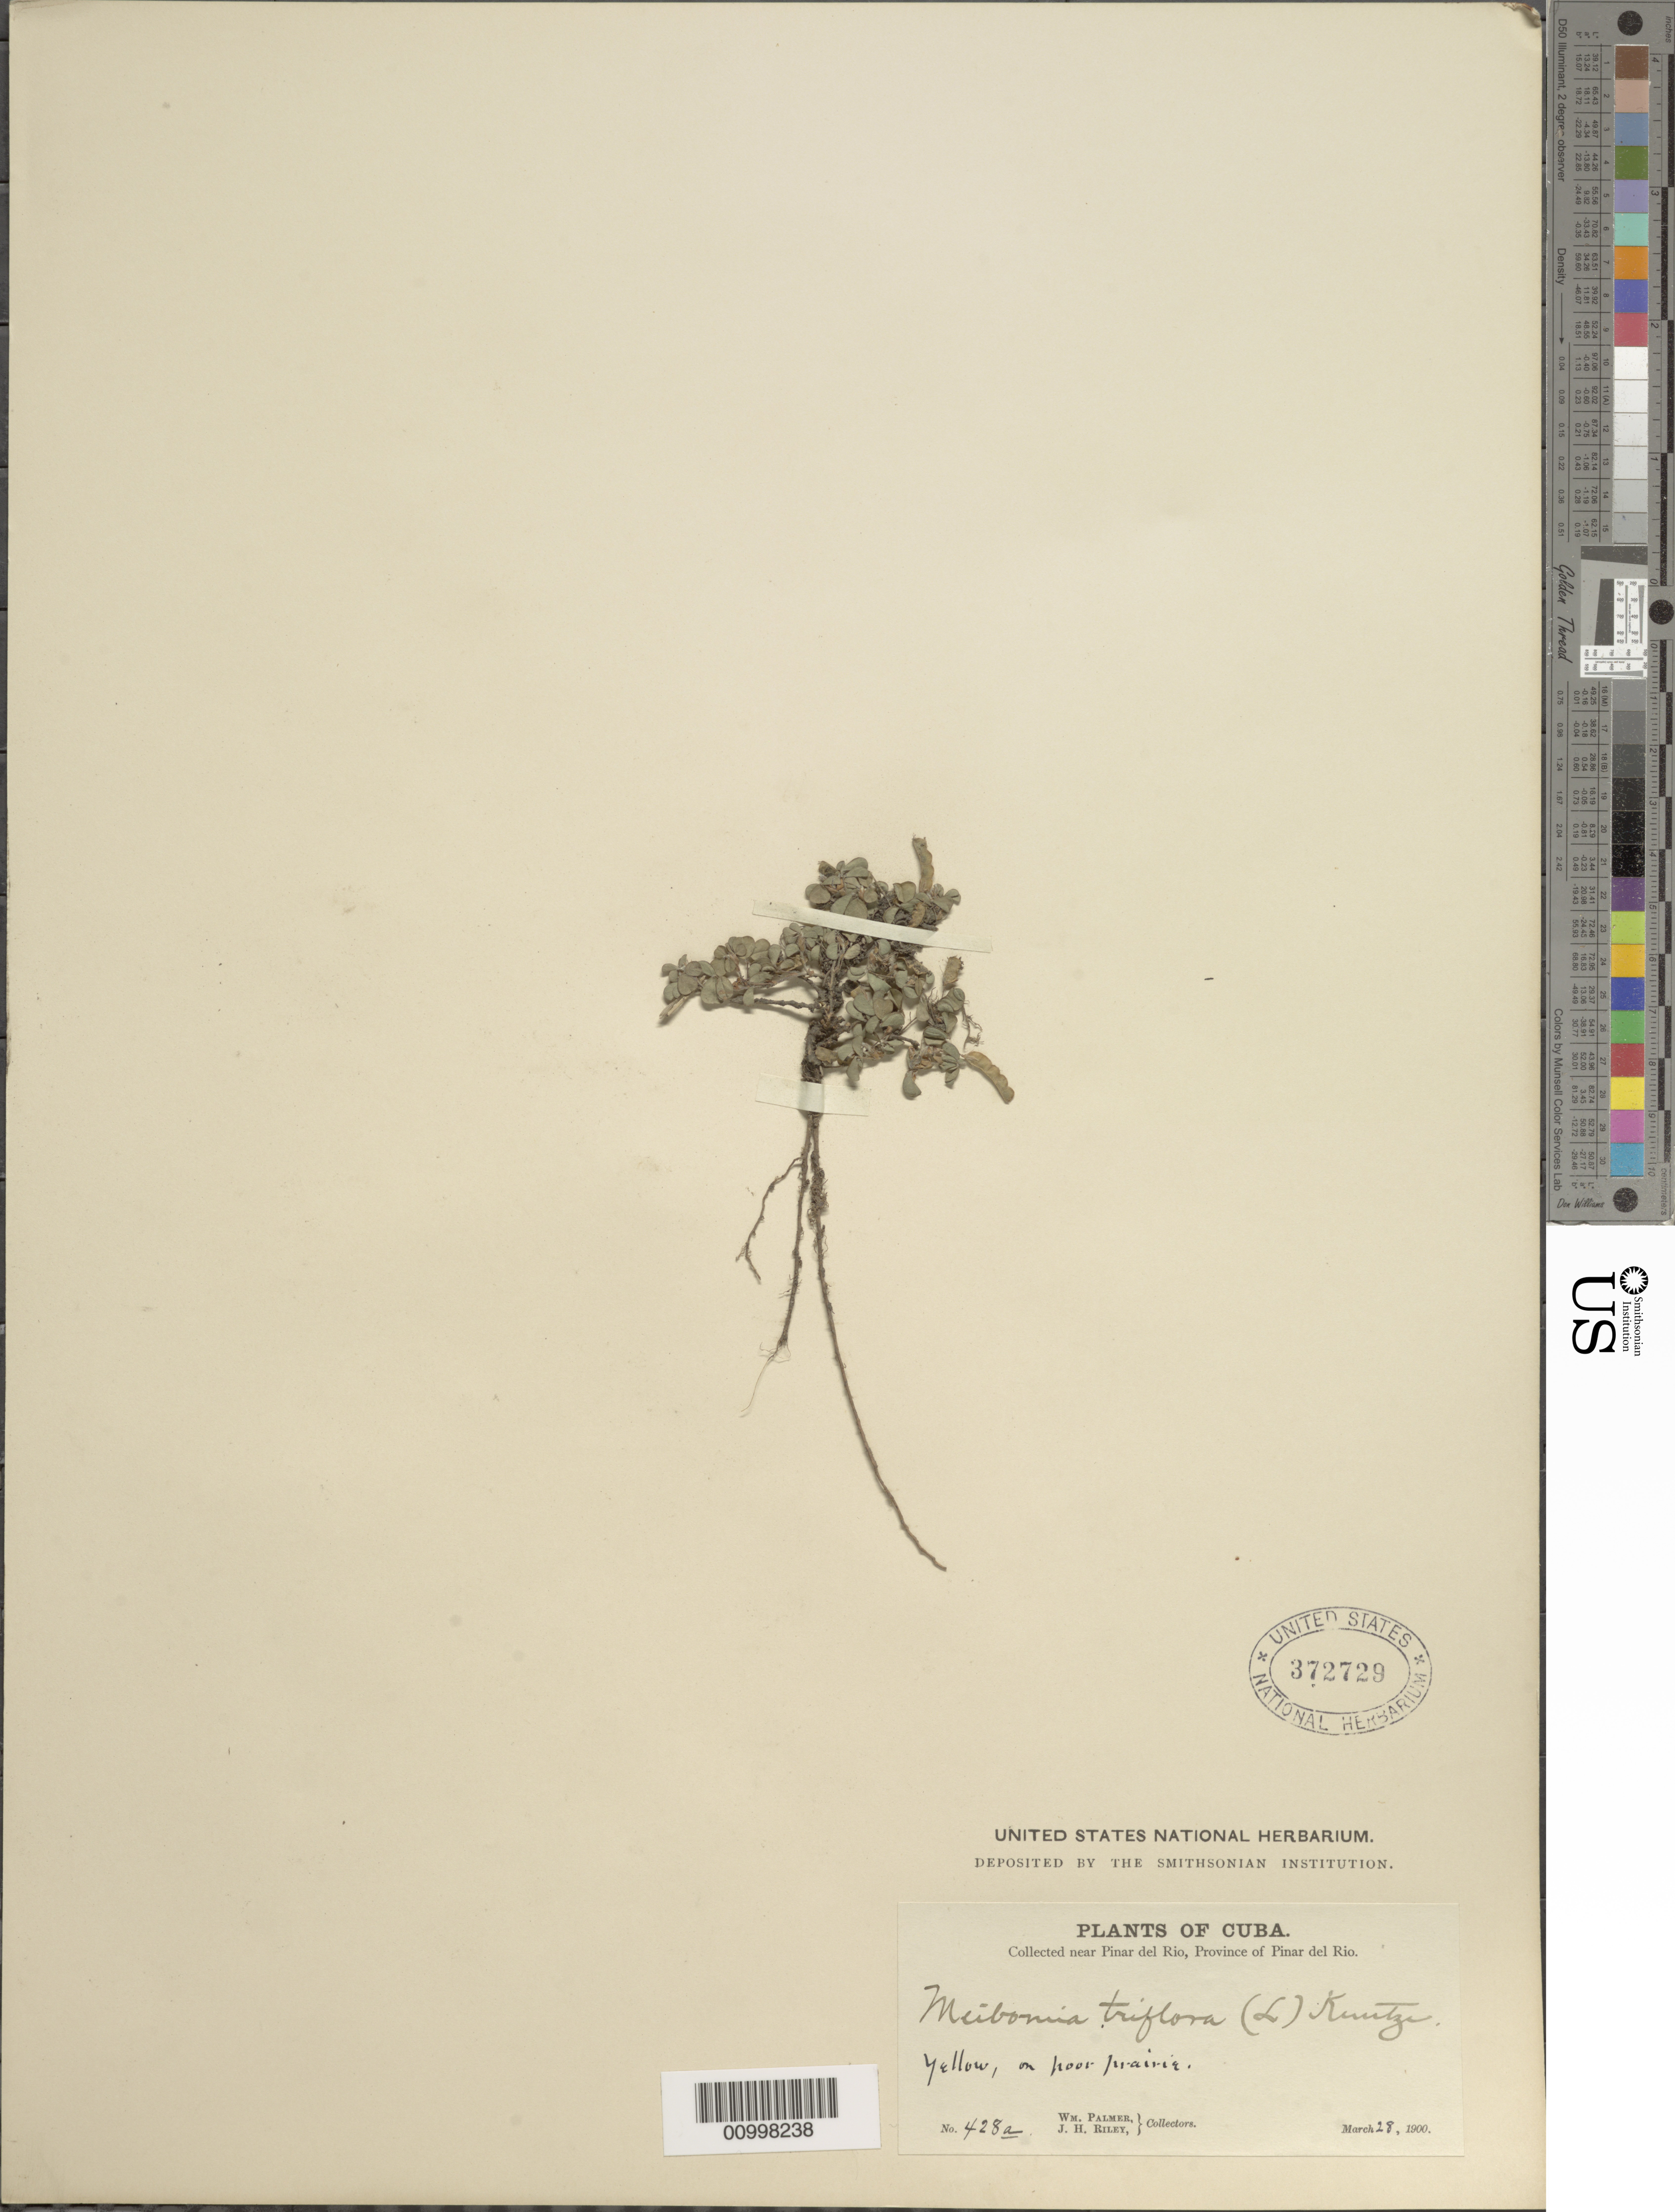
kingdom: Plantae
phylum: Tracheophyta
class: Magnoliopsida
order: Fabales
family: Fabaceae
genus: Grona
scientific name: Grona triflora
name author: (L.) H. Ohashi & K. Ohashi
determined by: Strong, Mark T., (BOT), Smithsonian Institution - National Museum of Natural History (UNITED STATES)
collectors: W. Palmer & J. H. Riley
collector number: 428a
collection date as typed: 28 Mar 1900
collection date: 1900-03-28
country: Cuba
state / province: Pinar del Rio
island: Cuba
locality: On poor prairie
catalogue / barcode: US 372729